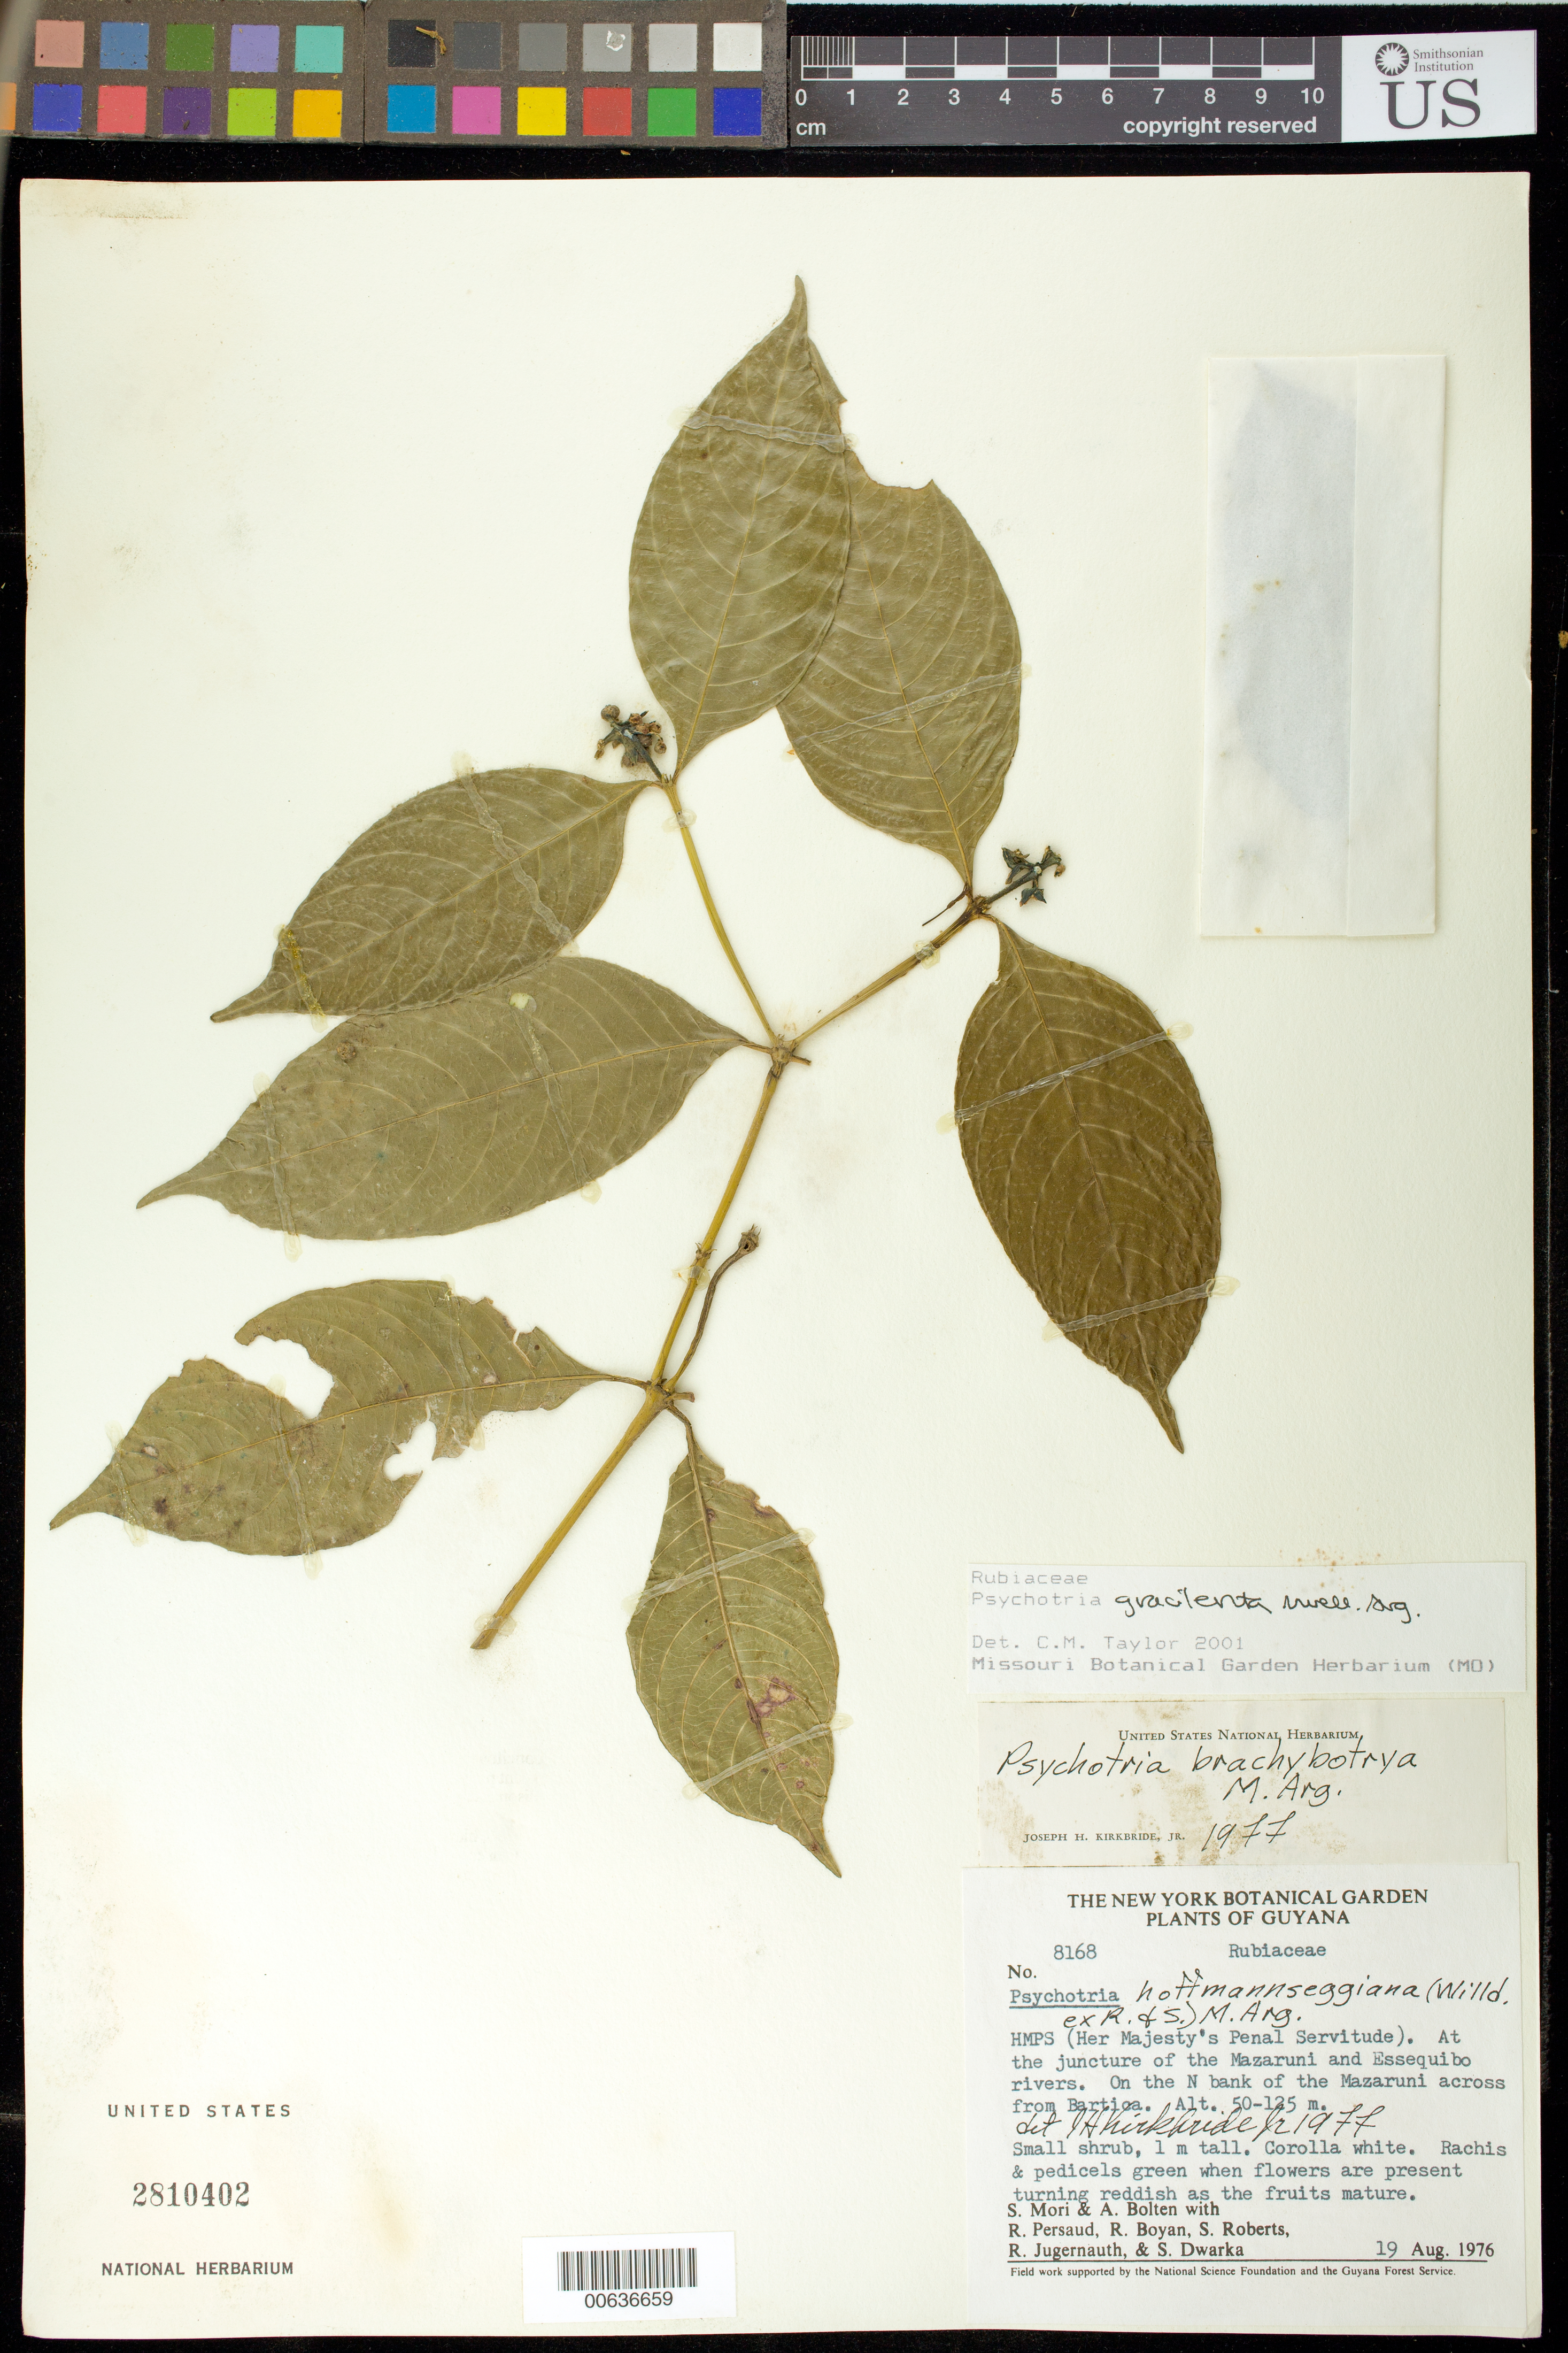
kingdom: Plantae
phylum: Tracheophyta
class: Magnoliopsida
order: Gentianales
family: Rubiaceae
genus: Palicourea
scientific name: Palicourea gracilenta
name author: (Müll. Arg.) Delprete & J.H. Kirkbr.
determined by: Kirkbride, J. H., Jr.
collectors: S. Mori, A. Bolten, R. Persaud, R. Boyan, S. Roberts, R. Jugernauth & S. Dwarka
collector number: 8168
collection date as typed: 19-Aug-76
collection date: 1976-08-19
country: Guyana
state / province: Cuyuni-Mazaruni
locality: Mazaruni R., N bank across from Bartica; juncture of Mazaruni & Essequibo Rivers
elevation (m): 50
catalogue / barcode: US 2810402